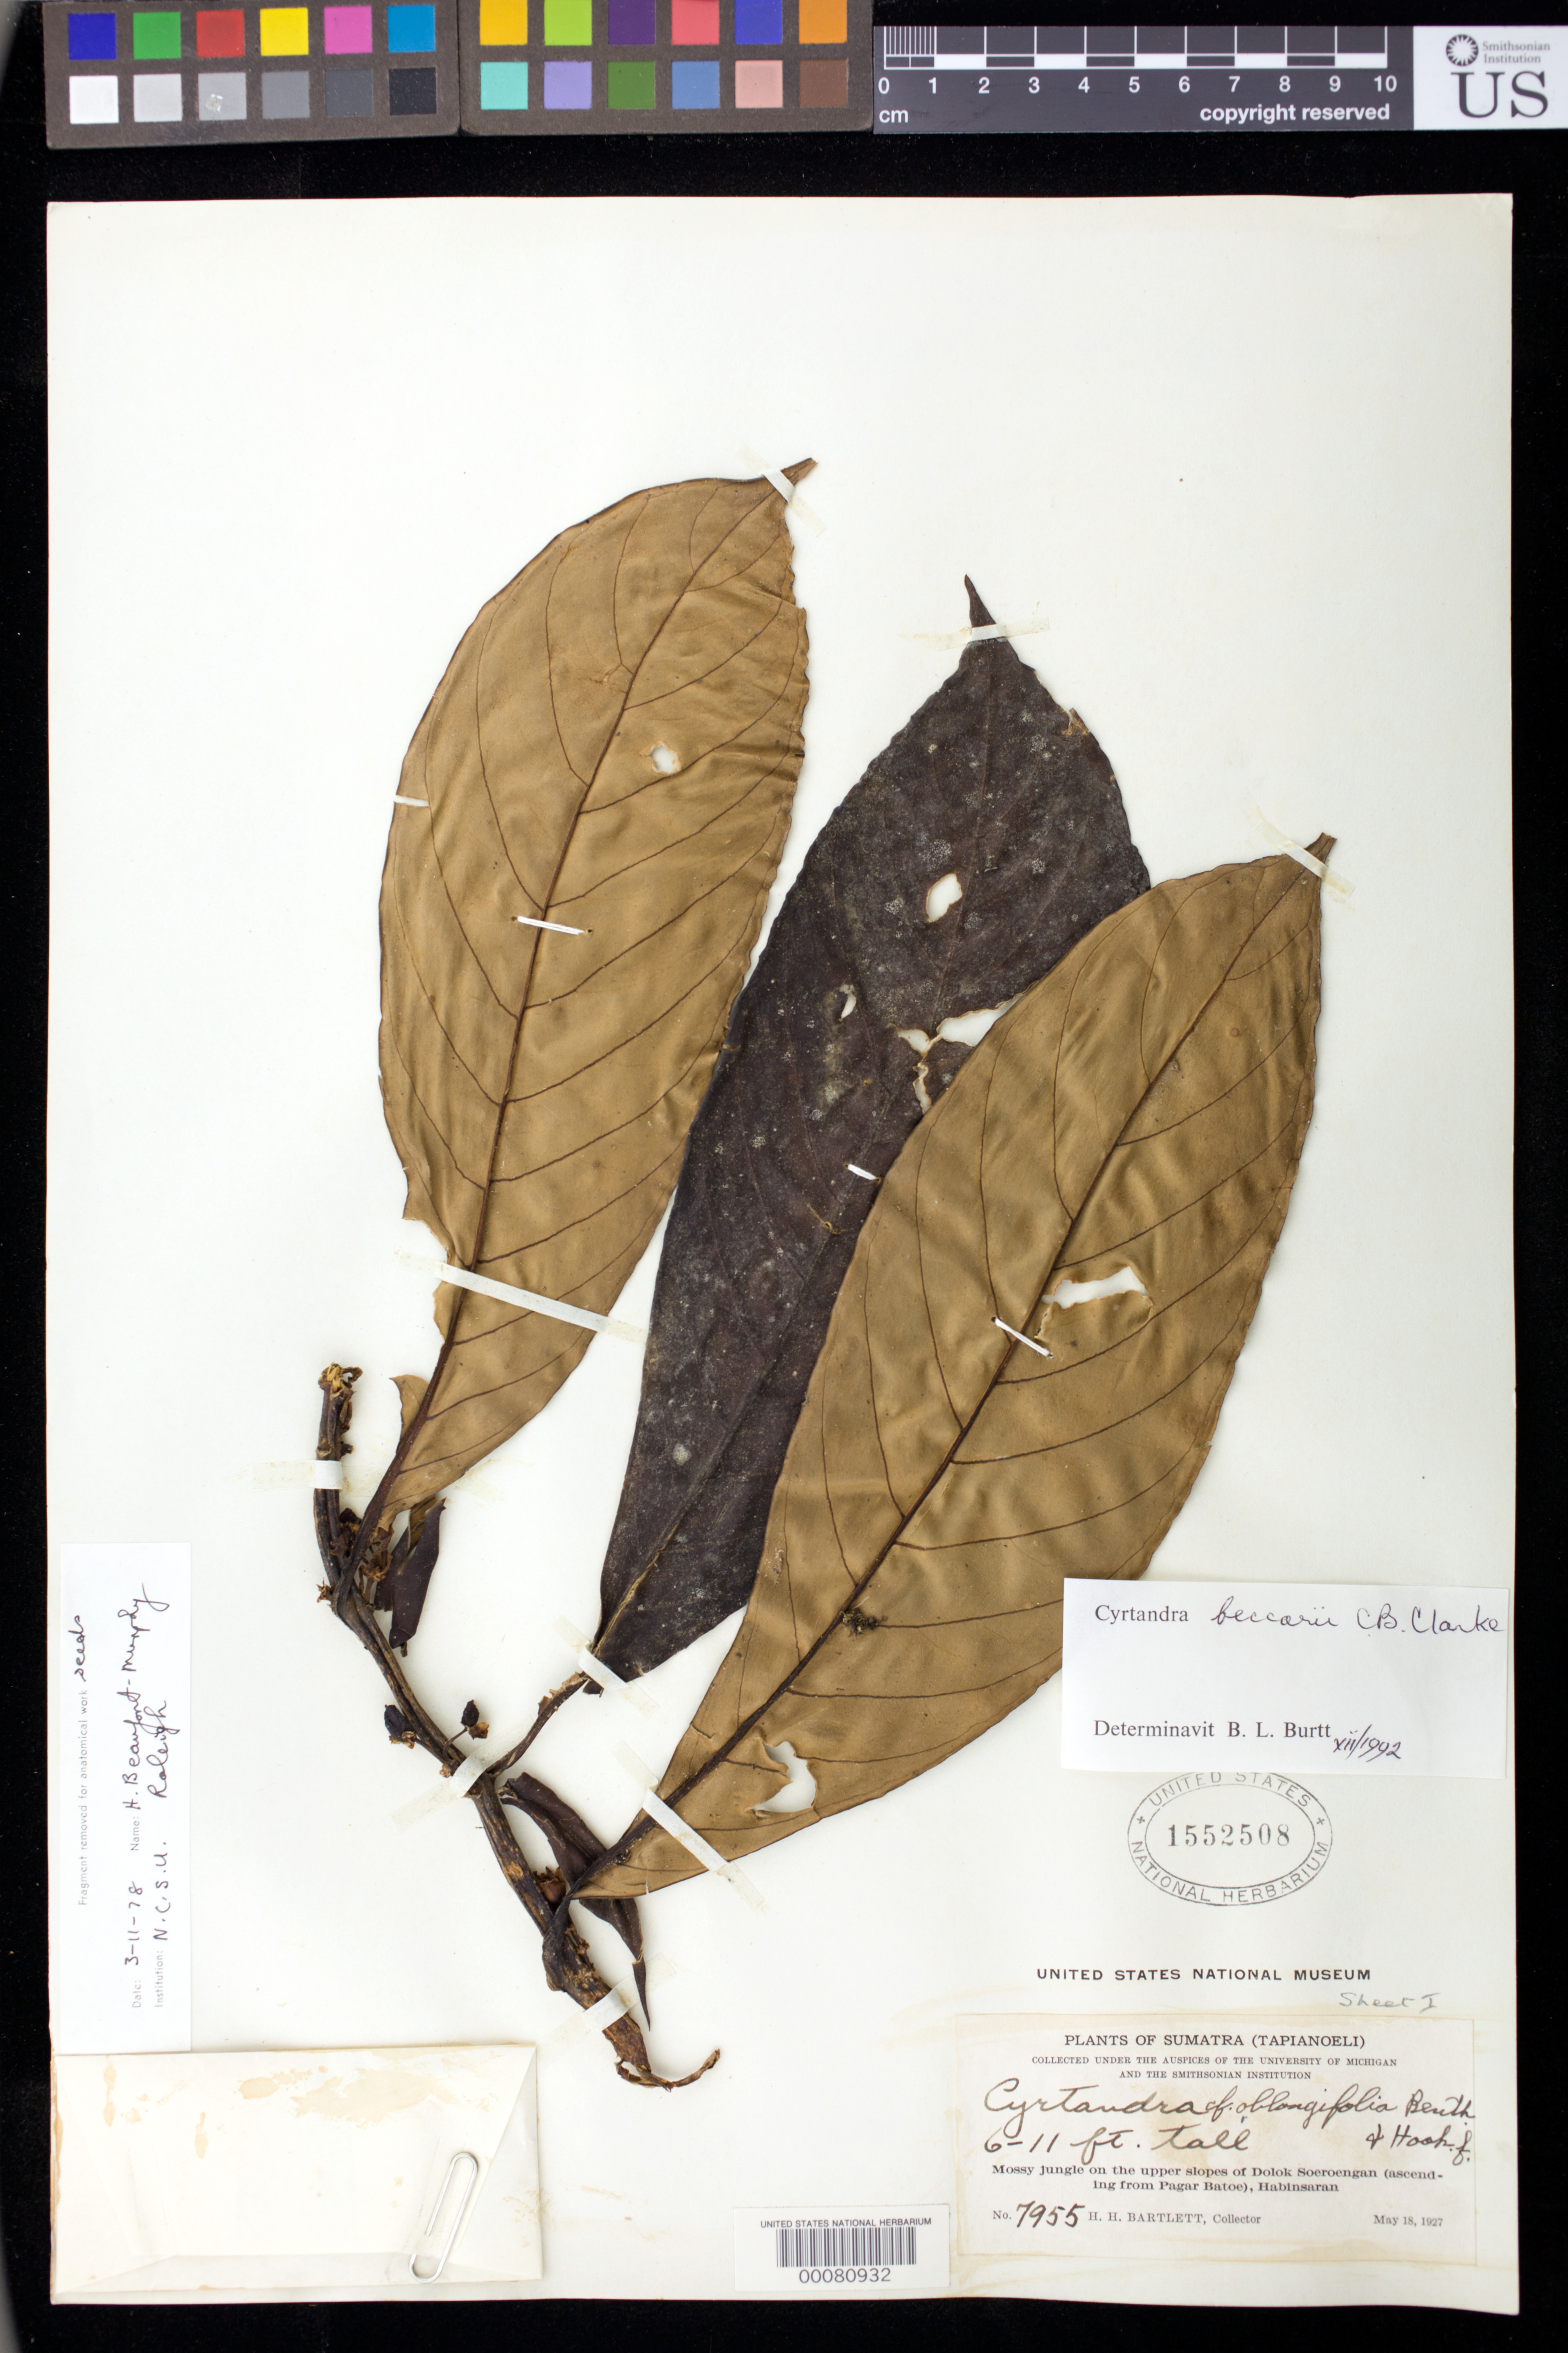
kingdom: Plantae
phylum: Tracheophyta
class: Magnoliopsida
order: Lamiales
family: Gesneriaceae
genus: Cyrtandra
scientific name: Cyrtandra beccarii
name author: C.B. Clarke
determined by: Burtt, B. L.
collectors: H. H. Bartlett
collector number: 7955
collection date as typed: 18 May 1927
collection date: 1927-05-18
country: Indonesia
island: Sumatra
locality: Tapianoeli, on the upper slopes of dolok soeroengan (ascending from pagar batoe), habinsaran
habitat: Mossy jungle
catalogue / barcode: US 1552508